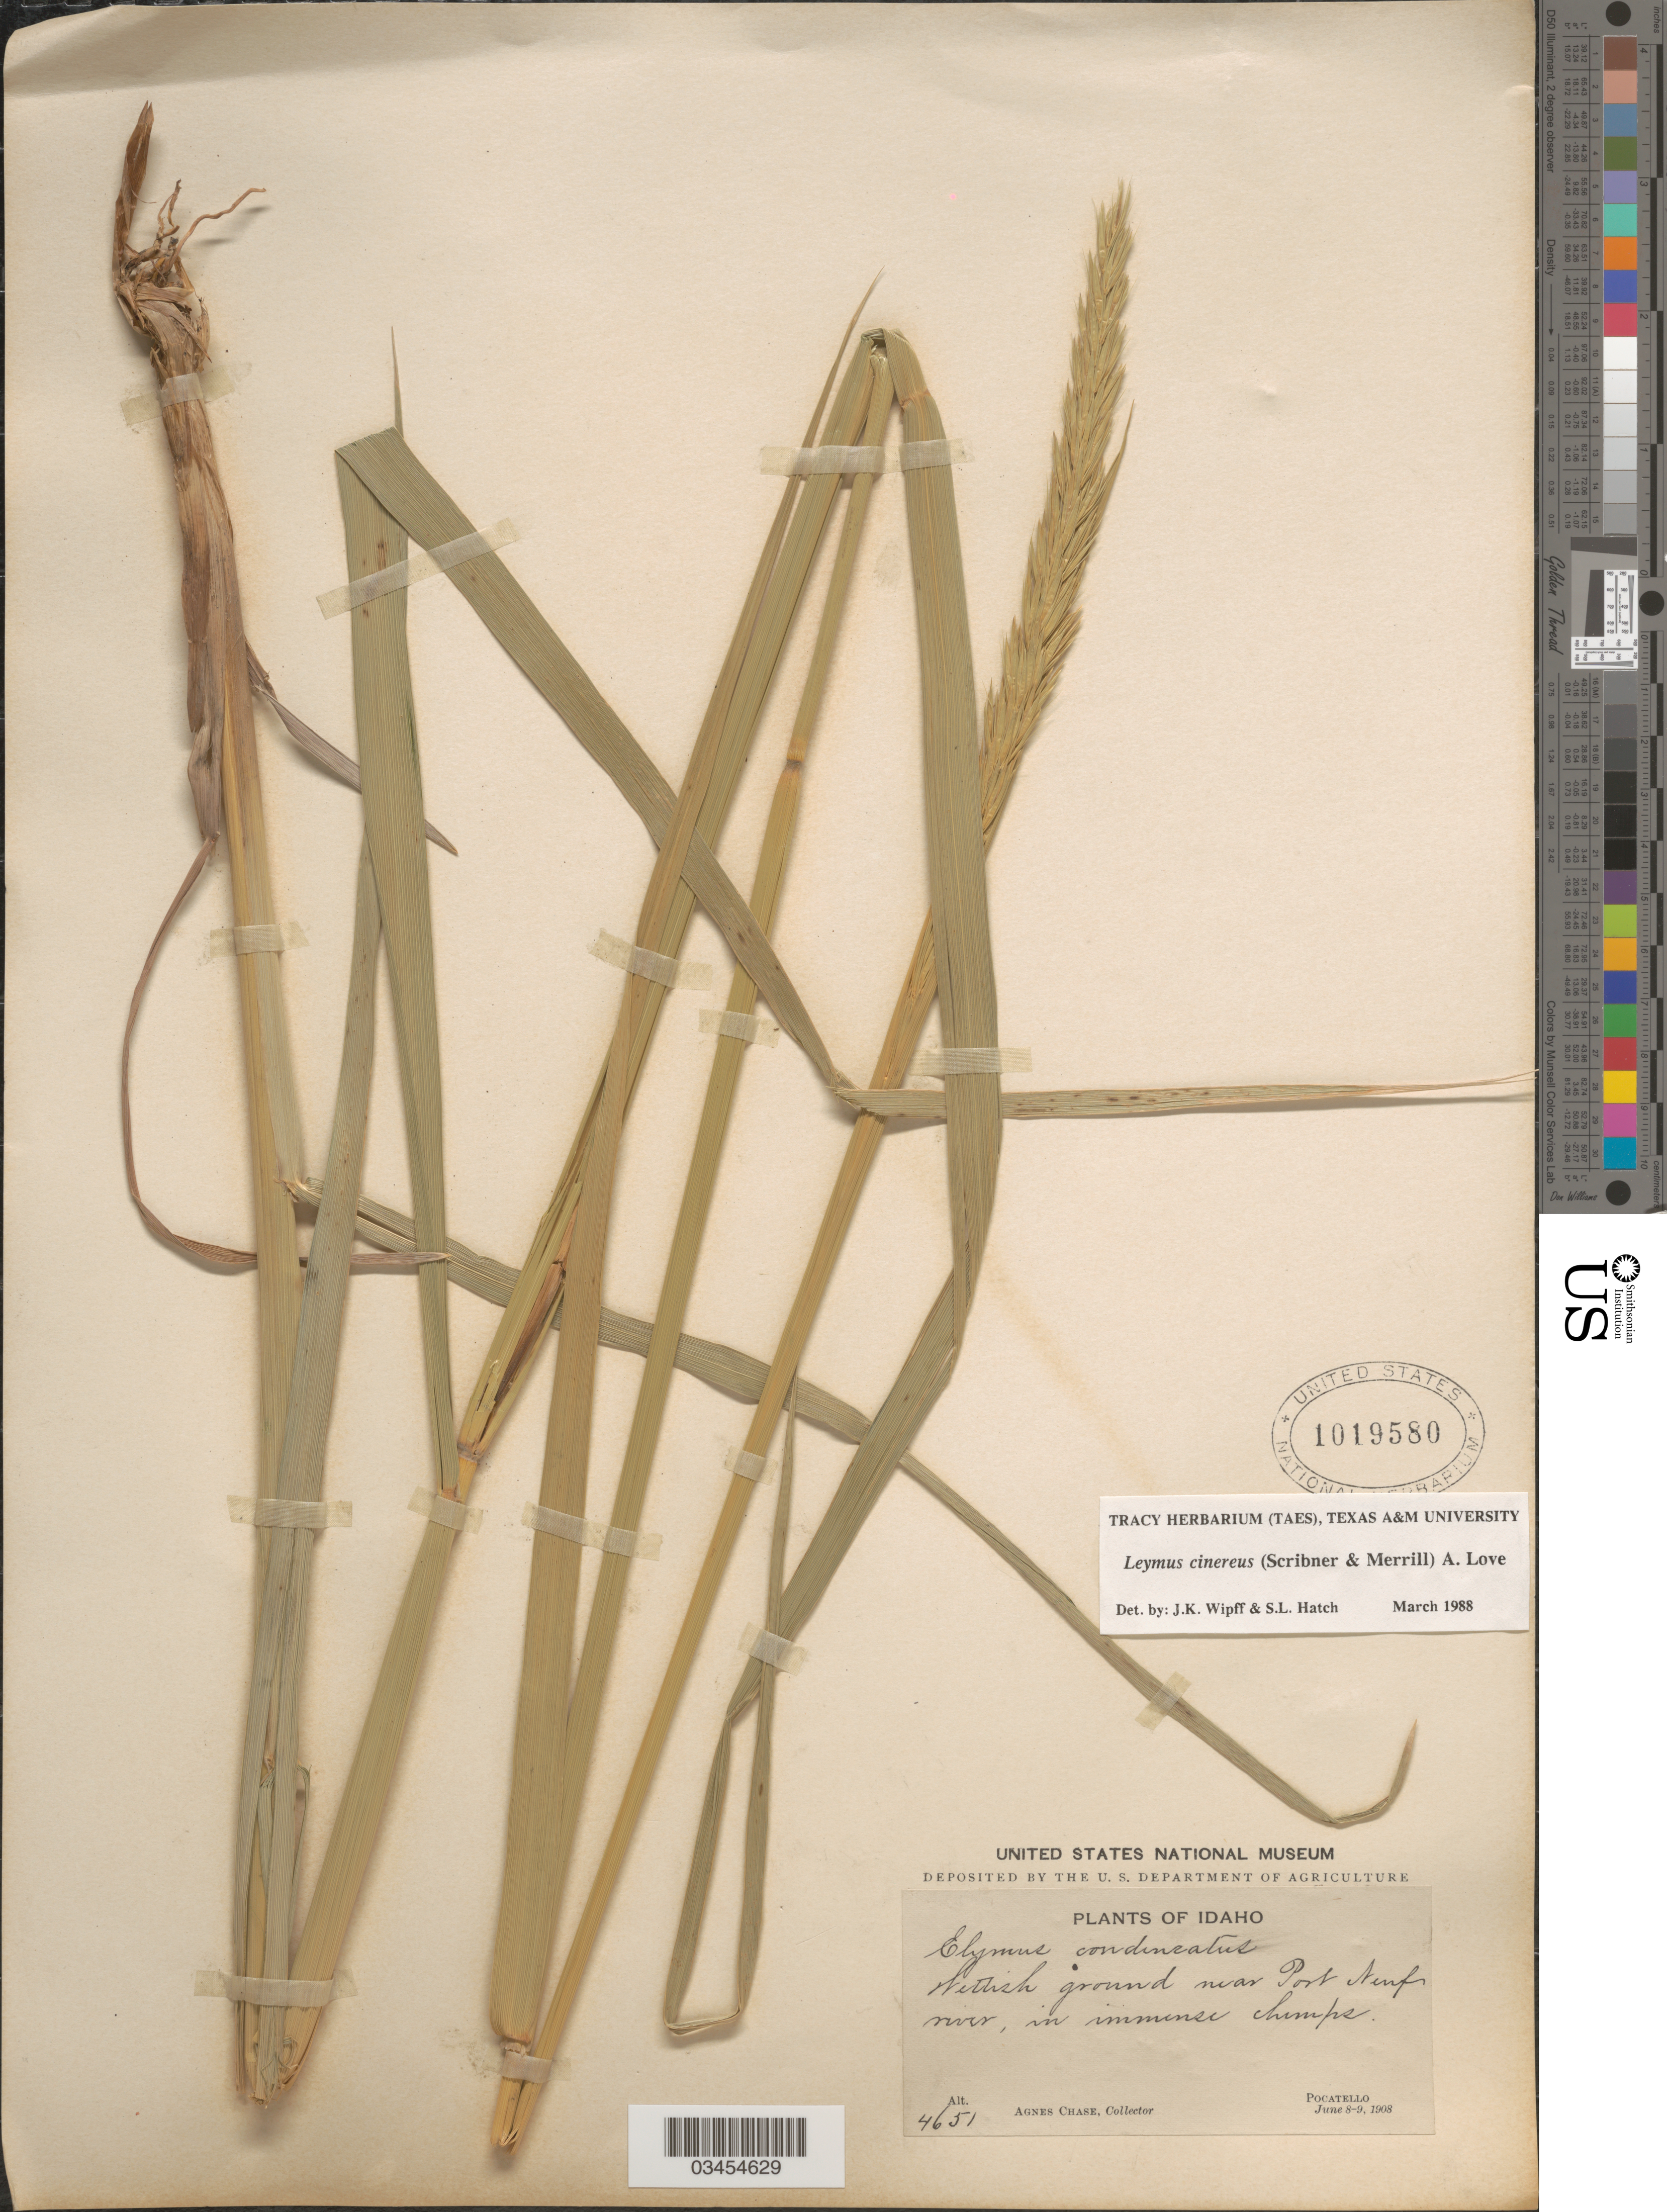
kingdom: Plantae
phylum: Tracheophyta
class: Liliopsida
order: Poales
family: Poaceae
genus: Leymus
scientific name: Leymus cinereus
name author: (Scribn. & Merr.) Á. Löve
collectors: A. Chase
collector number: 4651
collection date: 1908-06-08/1908-06-09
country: United States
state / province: Idaho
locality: Wettish ground near Port Neuf river. Pocatello.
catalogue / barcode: US 1019580